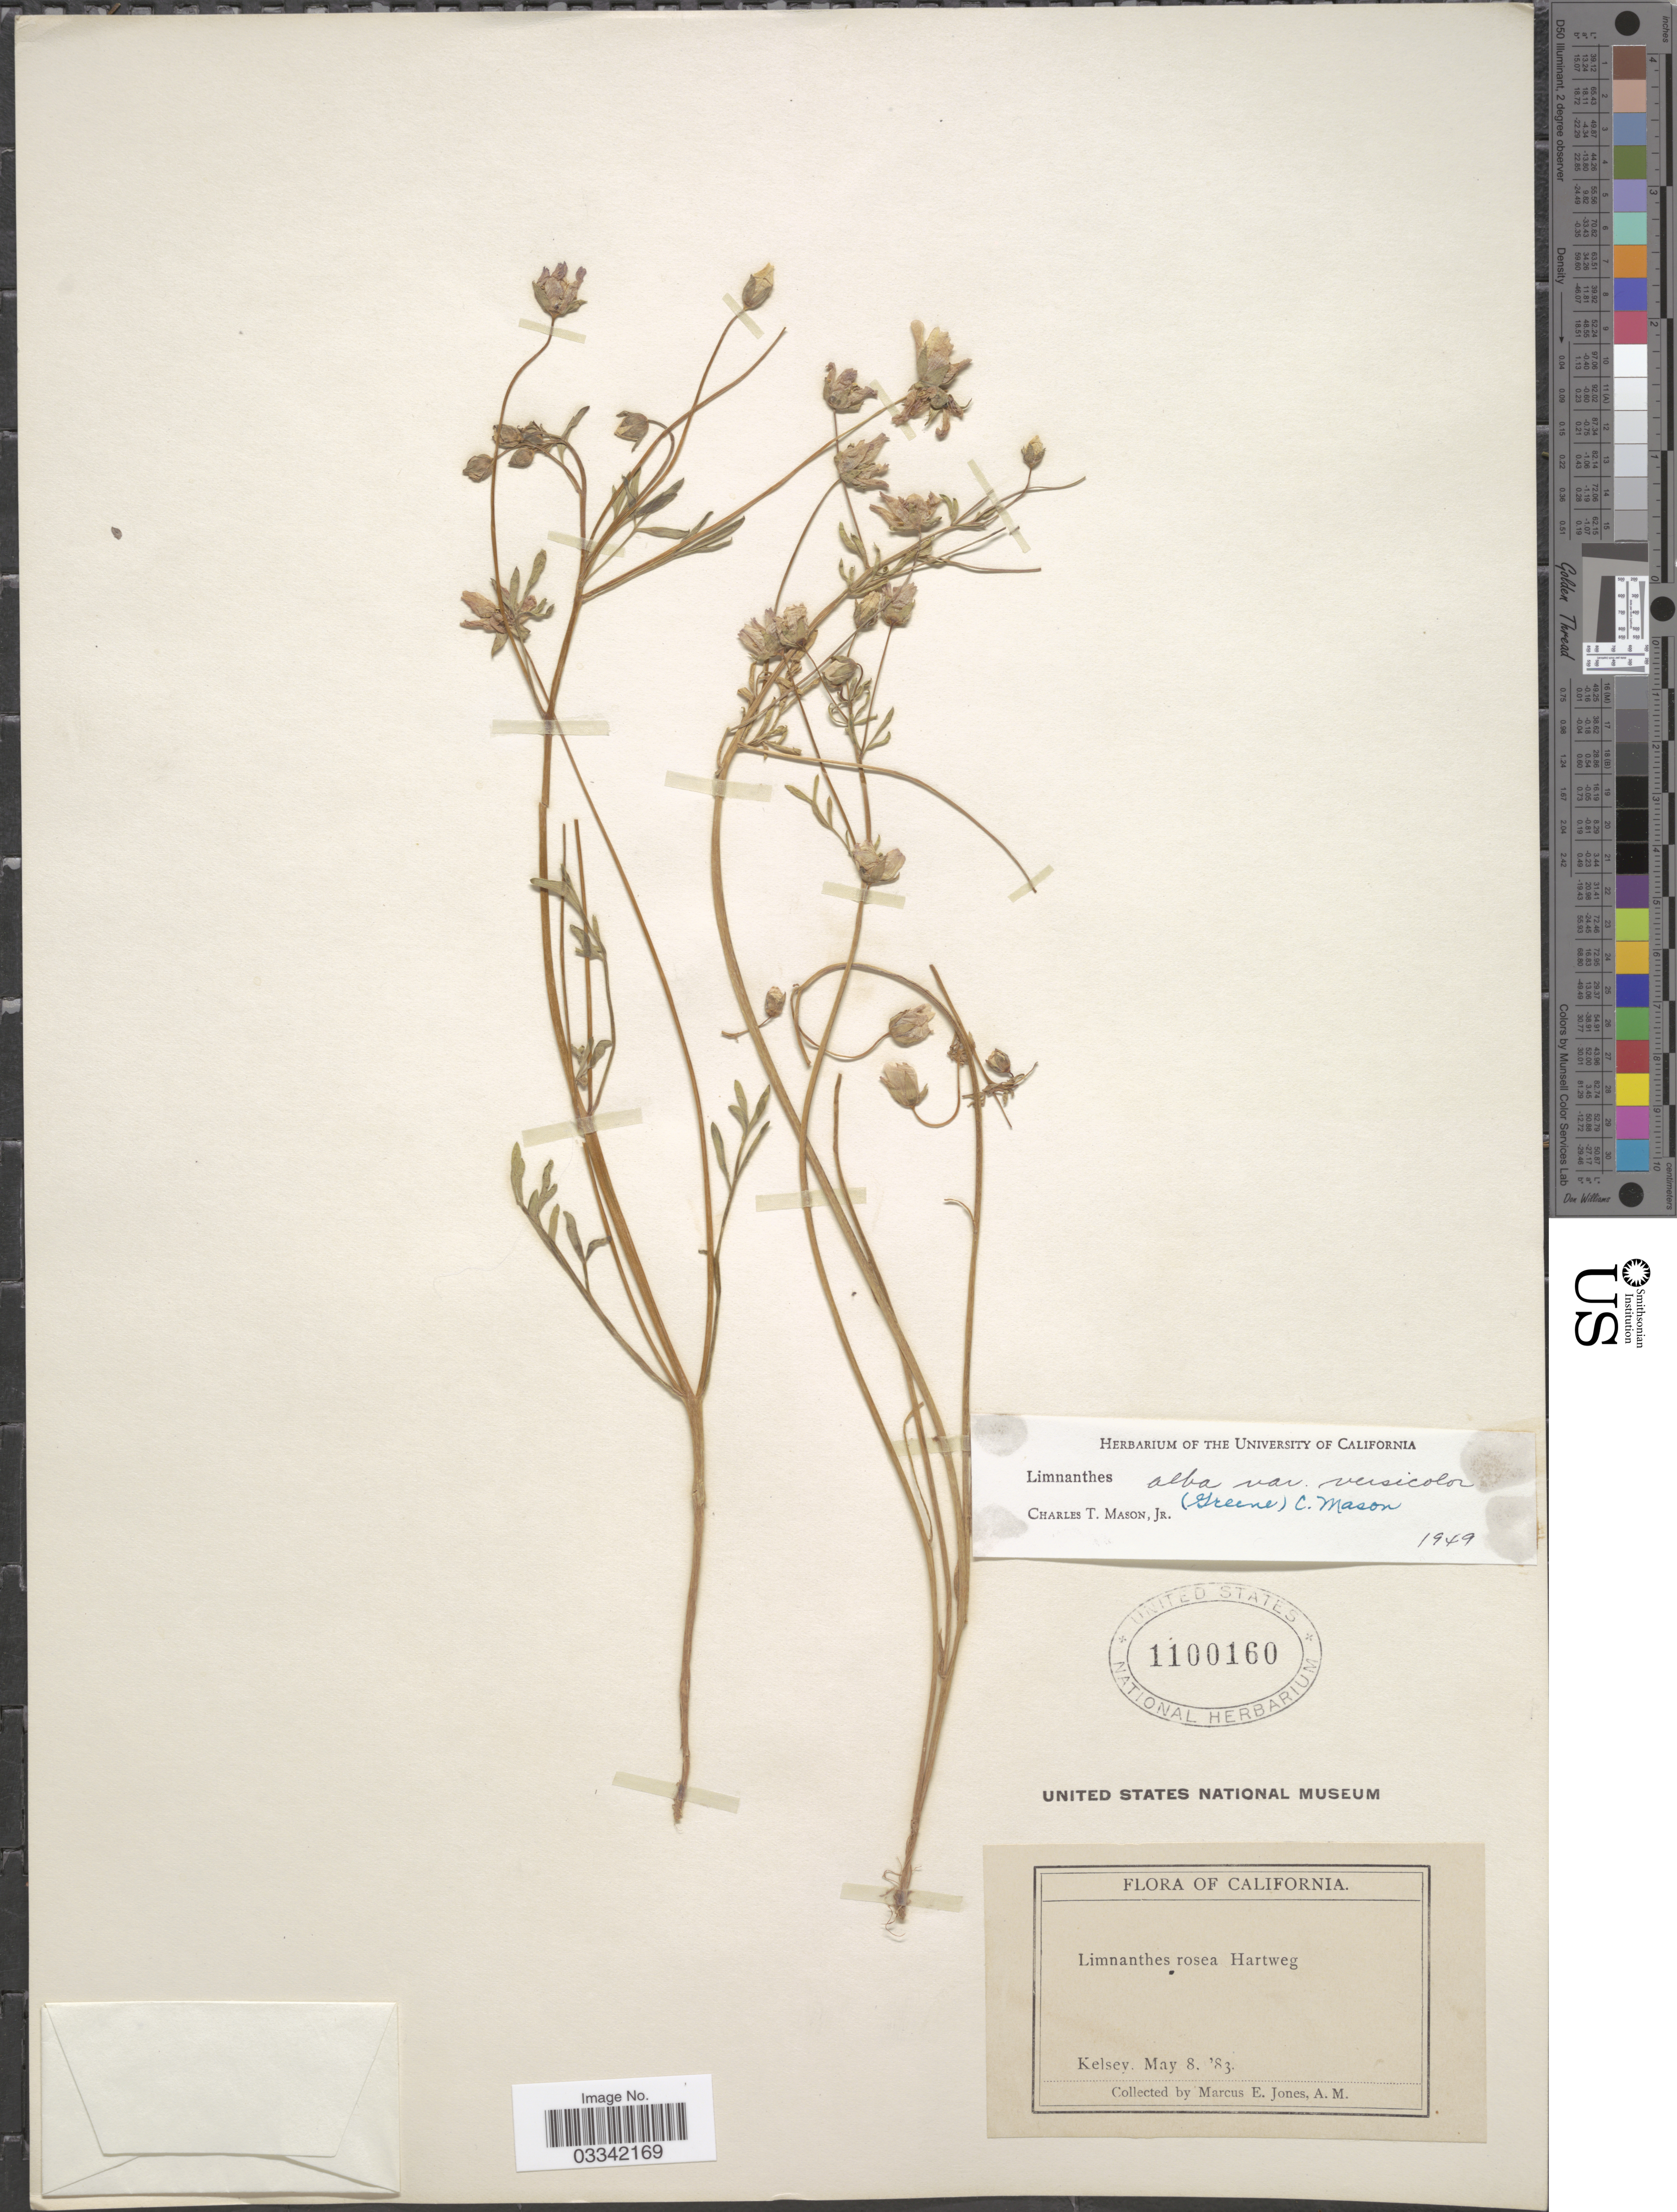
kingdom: Plantae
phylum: Tracheophyta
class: Magnoliopsida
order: Brassicales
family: Limnanthaceae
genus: Limnanthes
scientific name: Limnanthes alba var. versicolor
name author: (Greene) C.T. Mason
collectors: M. E. Jones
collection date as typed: Transcribed d/m/y: 8/5/83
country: United States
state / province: California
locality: Kelsey.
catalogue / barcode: US 1100160